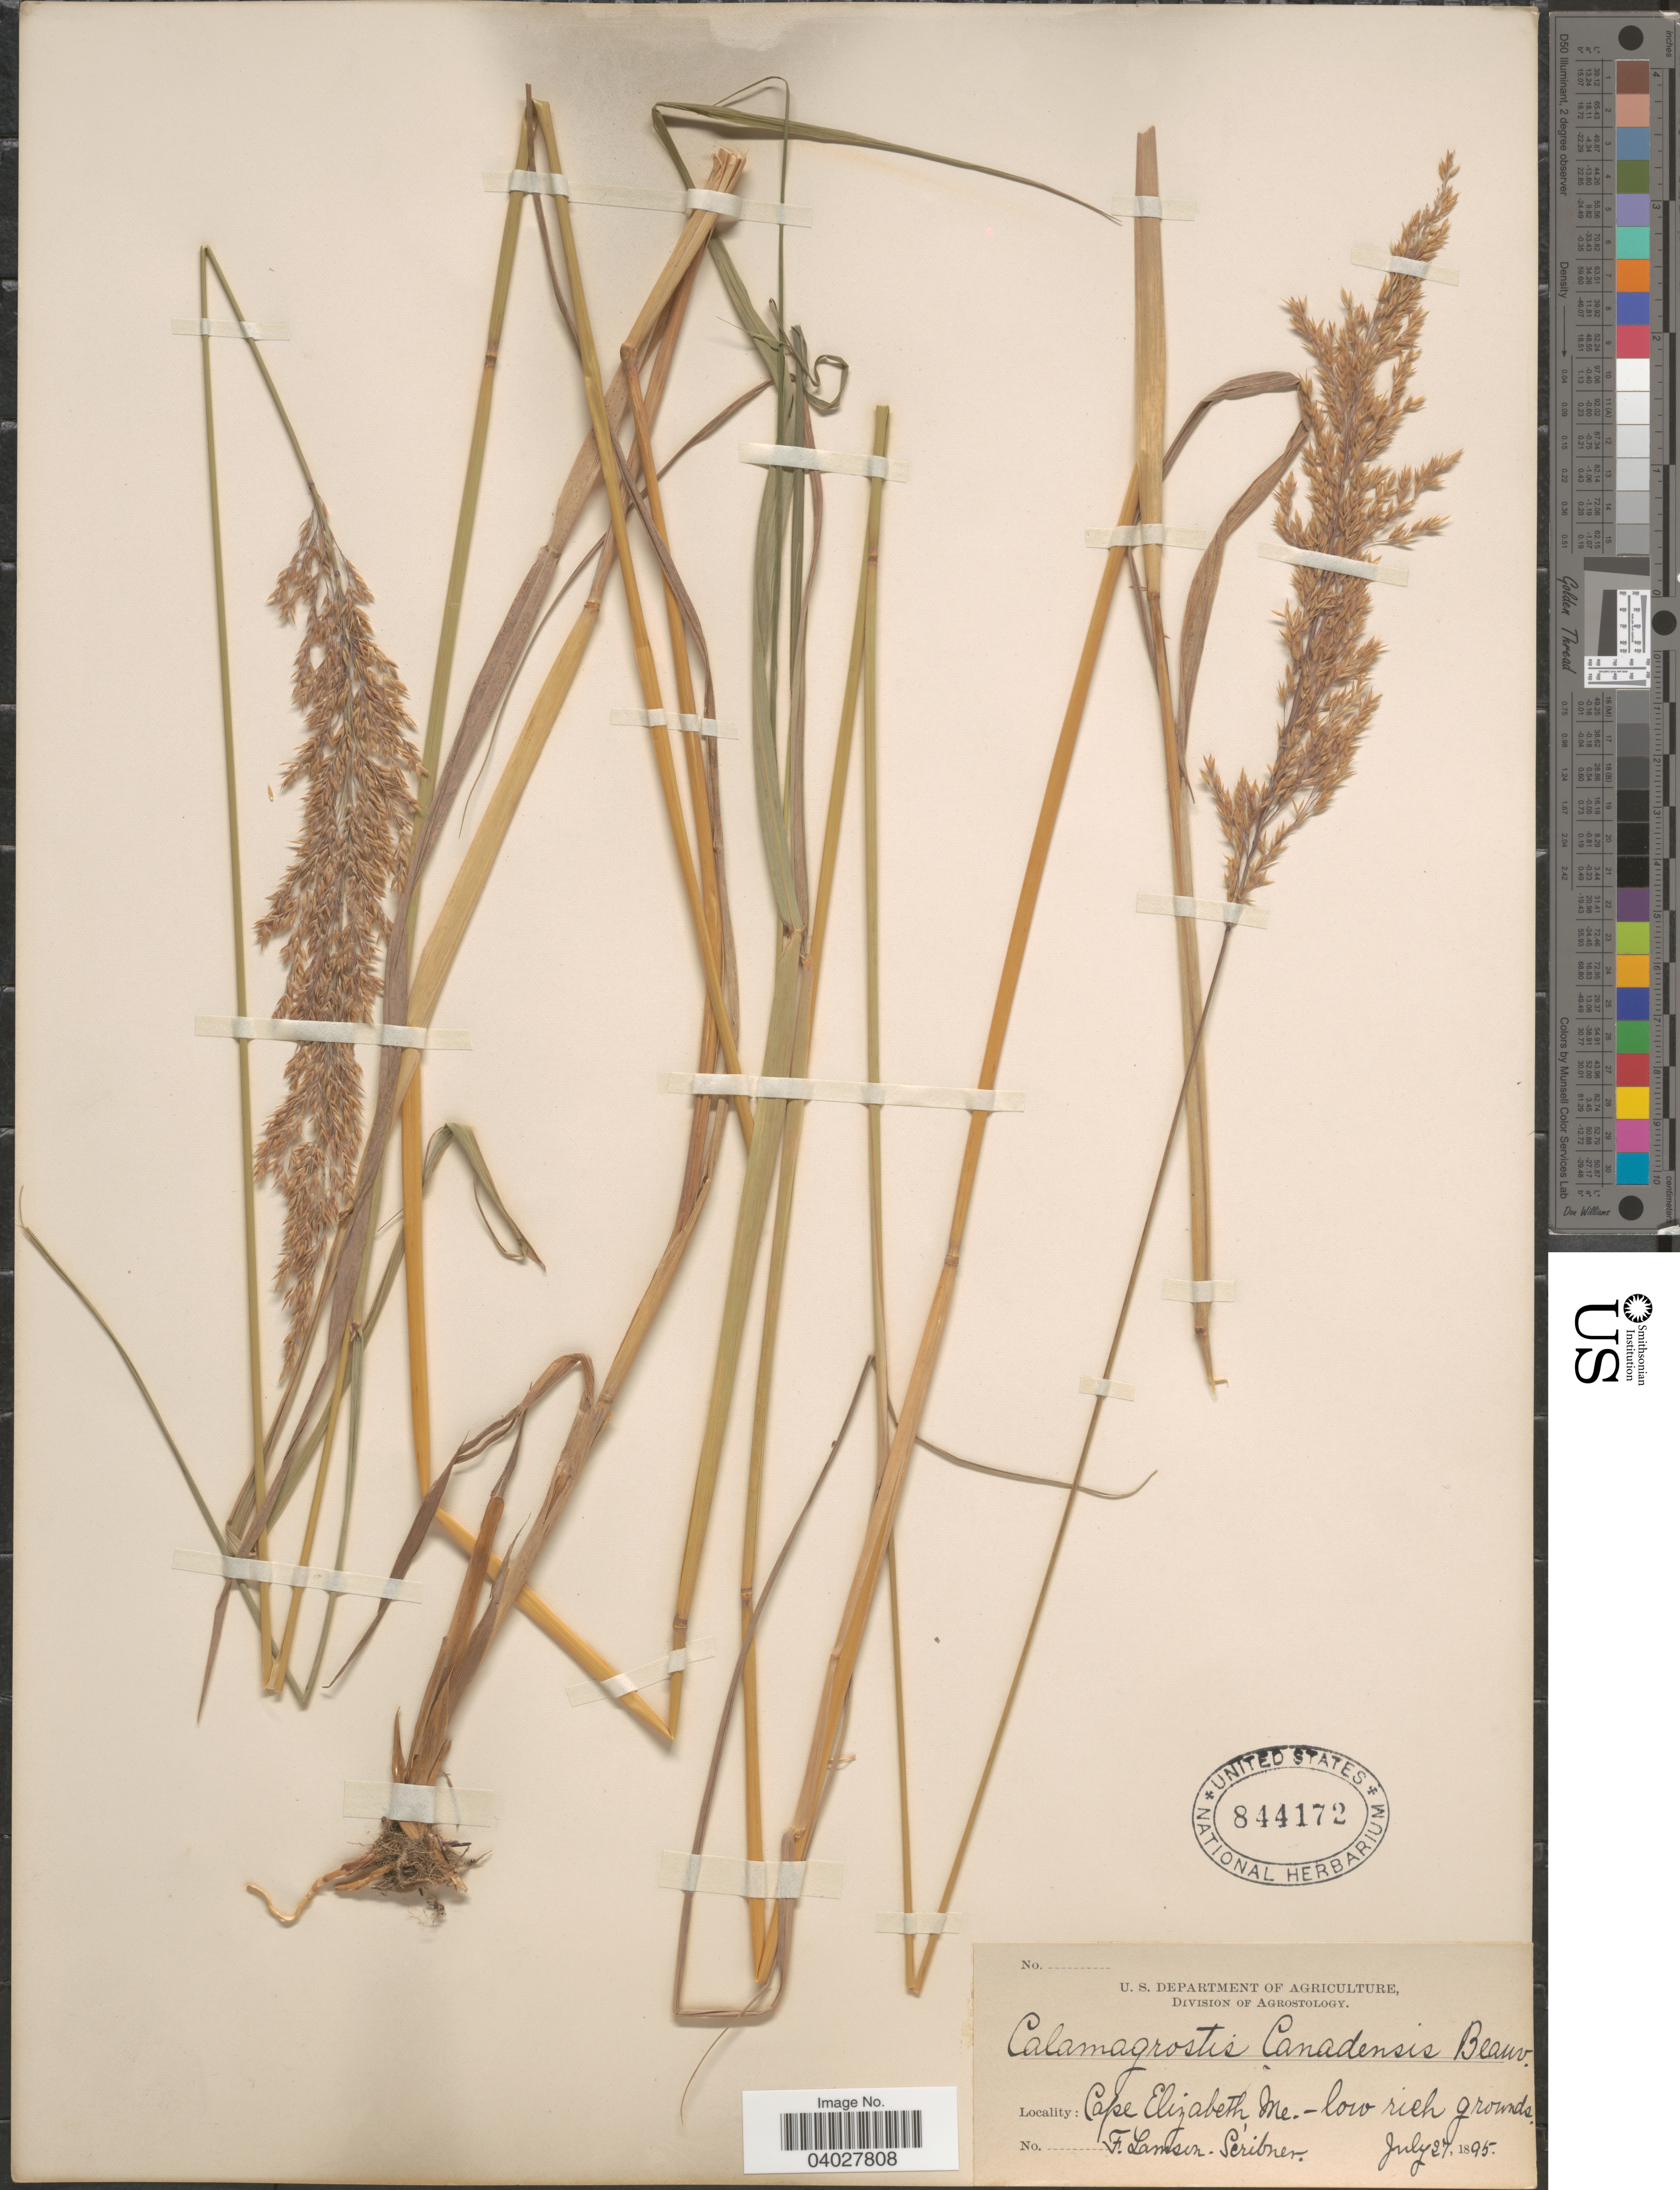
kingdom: Plantae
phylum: Tracheophyta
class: Liliopsida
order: Poales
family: Poaceae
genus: Calamagrostis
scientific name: Calamagrostis canadensis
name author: (Michx.) P. Beauv.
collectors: F. Lamson-Scribner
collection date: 1895-07-27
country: United States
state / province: Maine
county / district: Cumberland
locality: Cape Elizabeth.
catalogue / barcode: US 844172